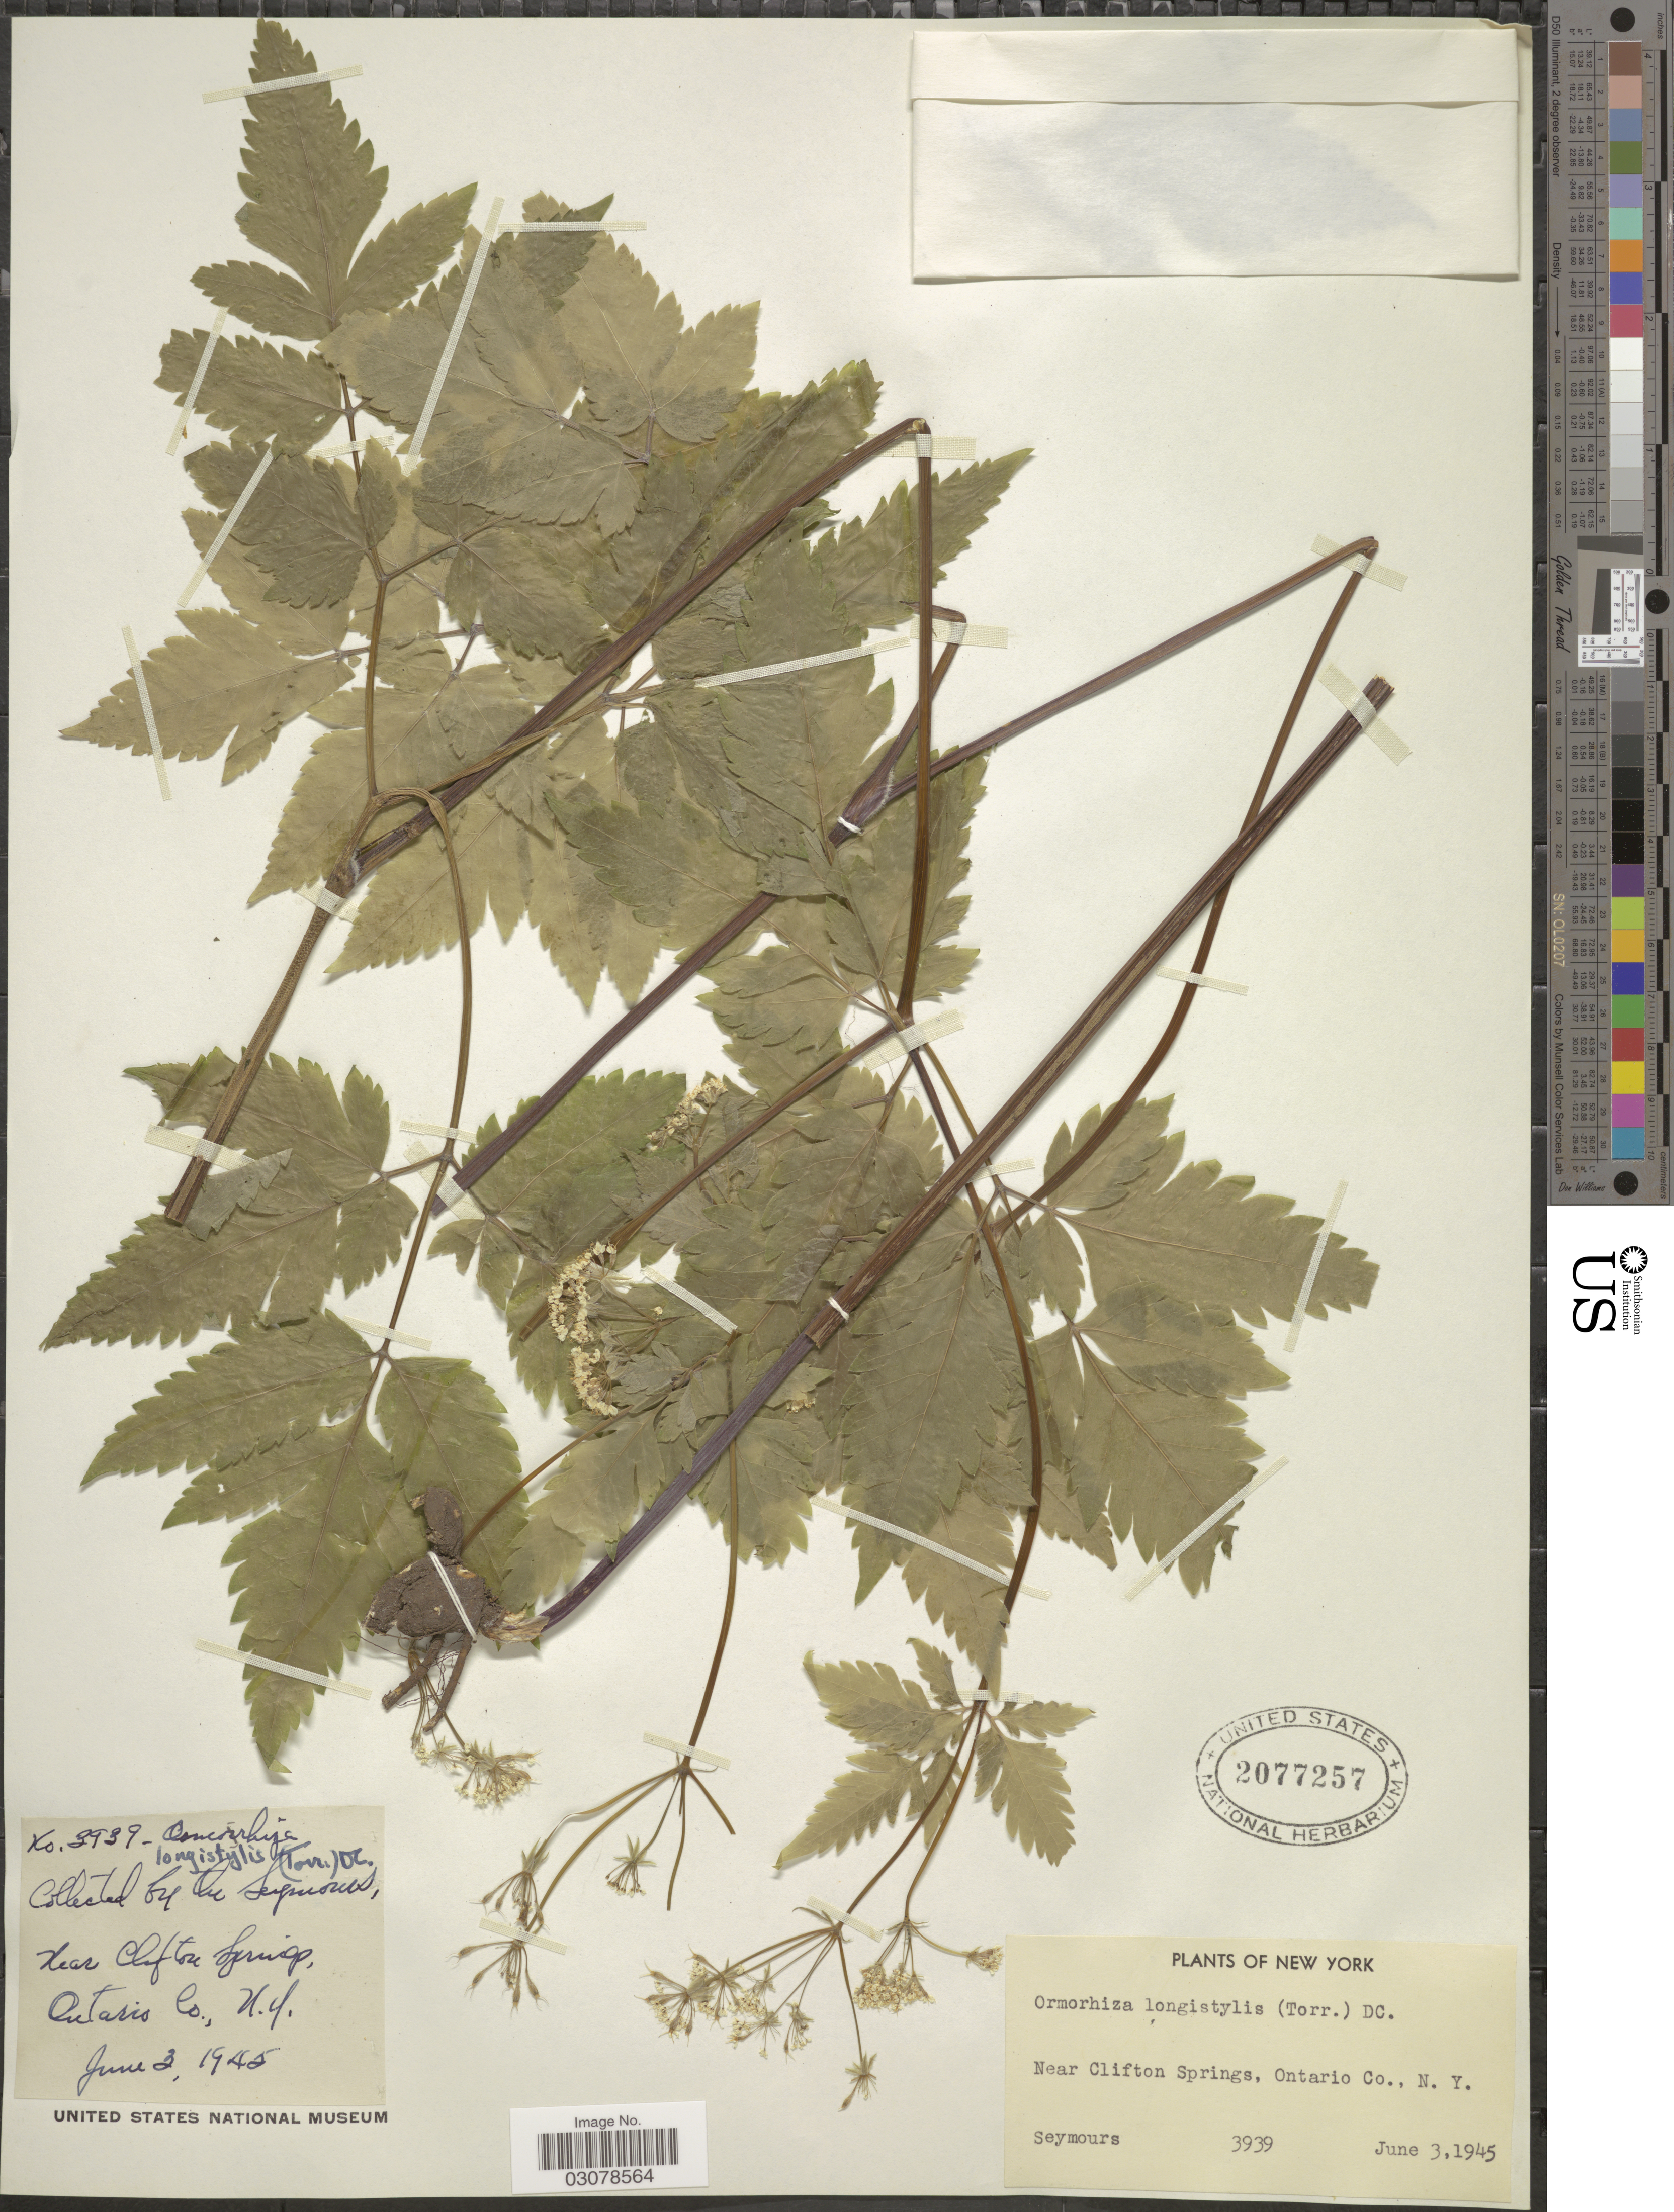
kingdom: Plantae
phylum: Tracheophyta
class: Magnoliopsida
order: Apiales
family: Apiaceae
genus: Osmorhiza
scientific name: Osmorhiza longistylis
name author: (Torr.) DC.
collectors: Seymours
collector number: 3939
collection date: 1945-06-03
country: United States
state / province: New York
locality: Near Clifton Springs, Ontario Co.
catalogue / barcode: US 2077257